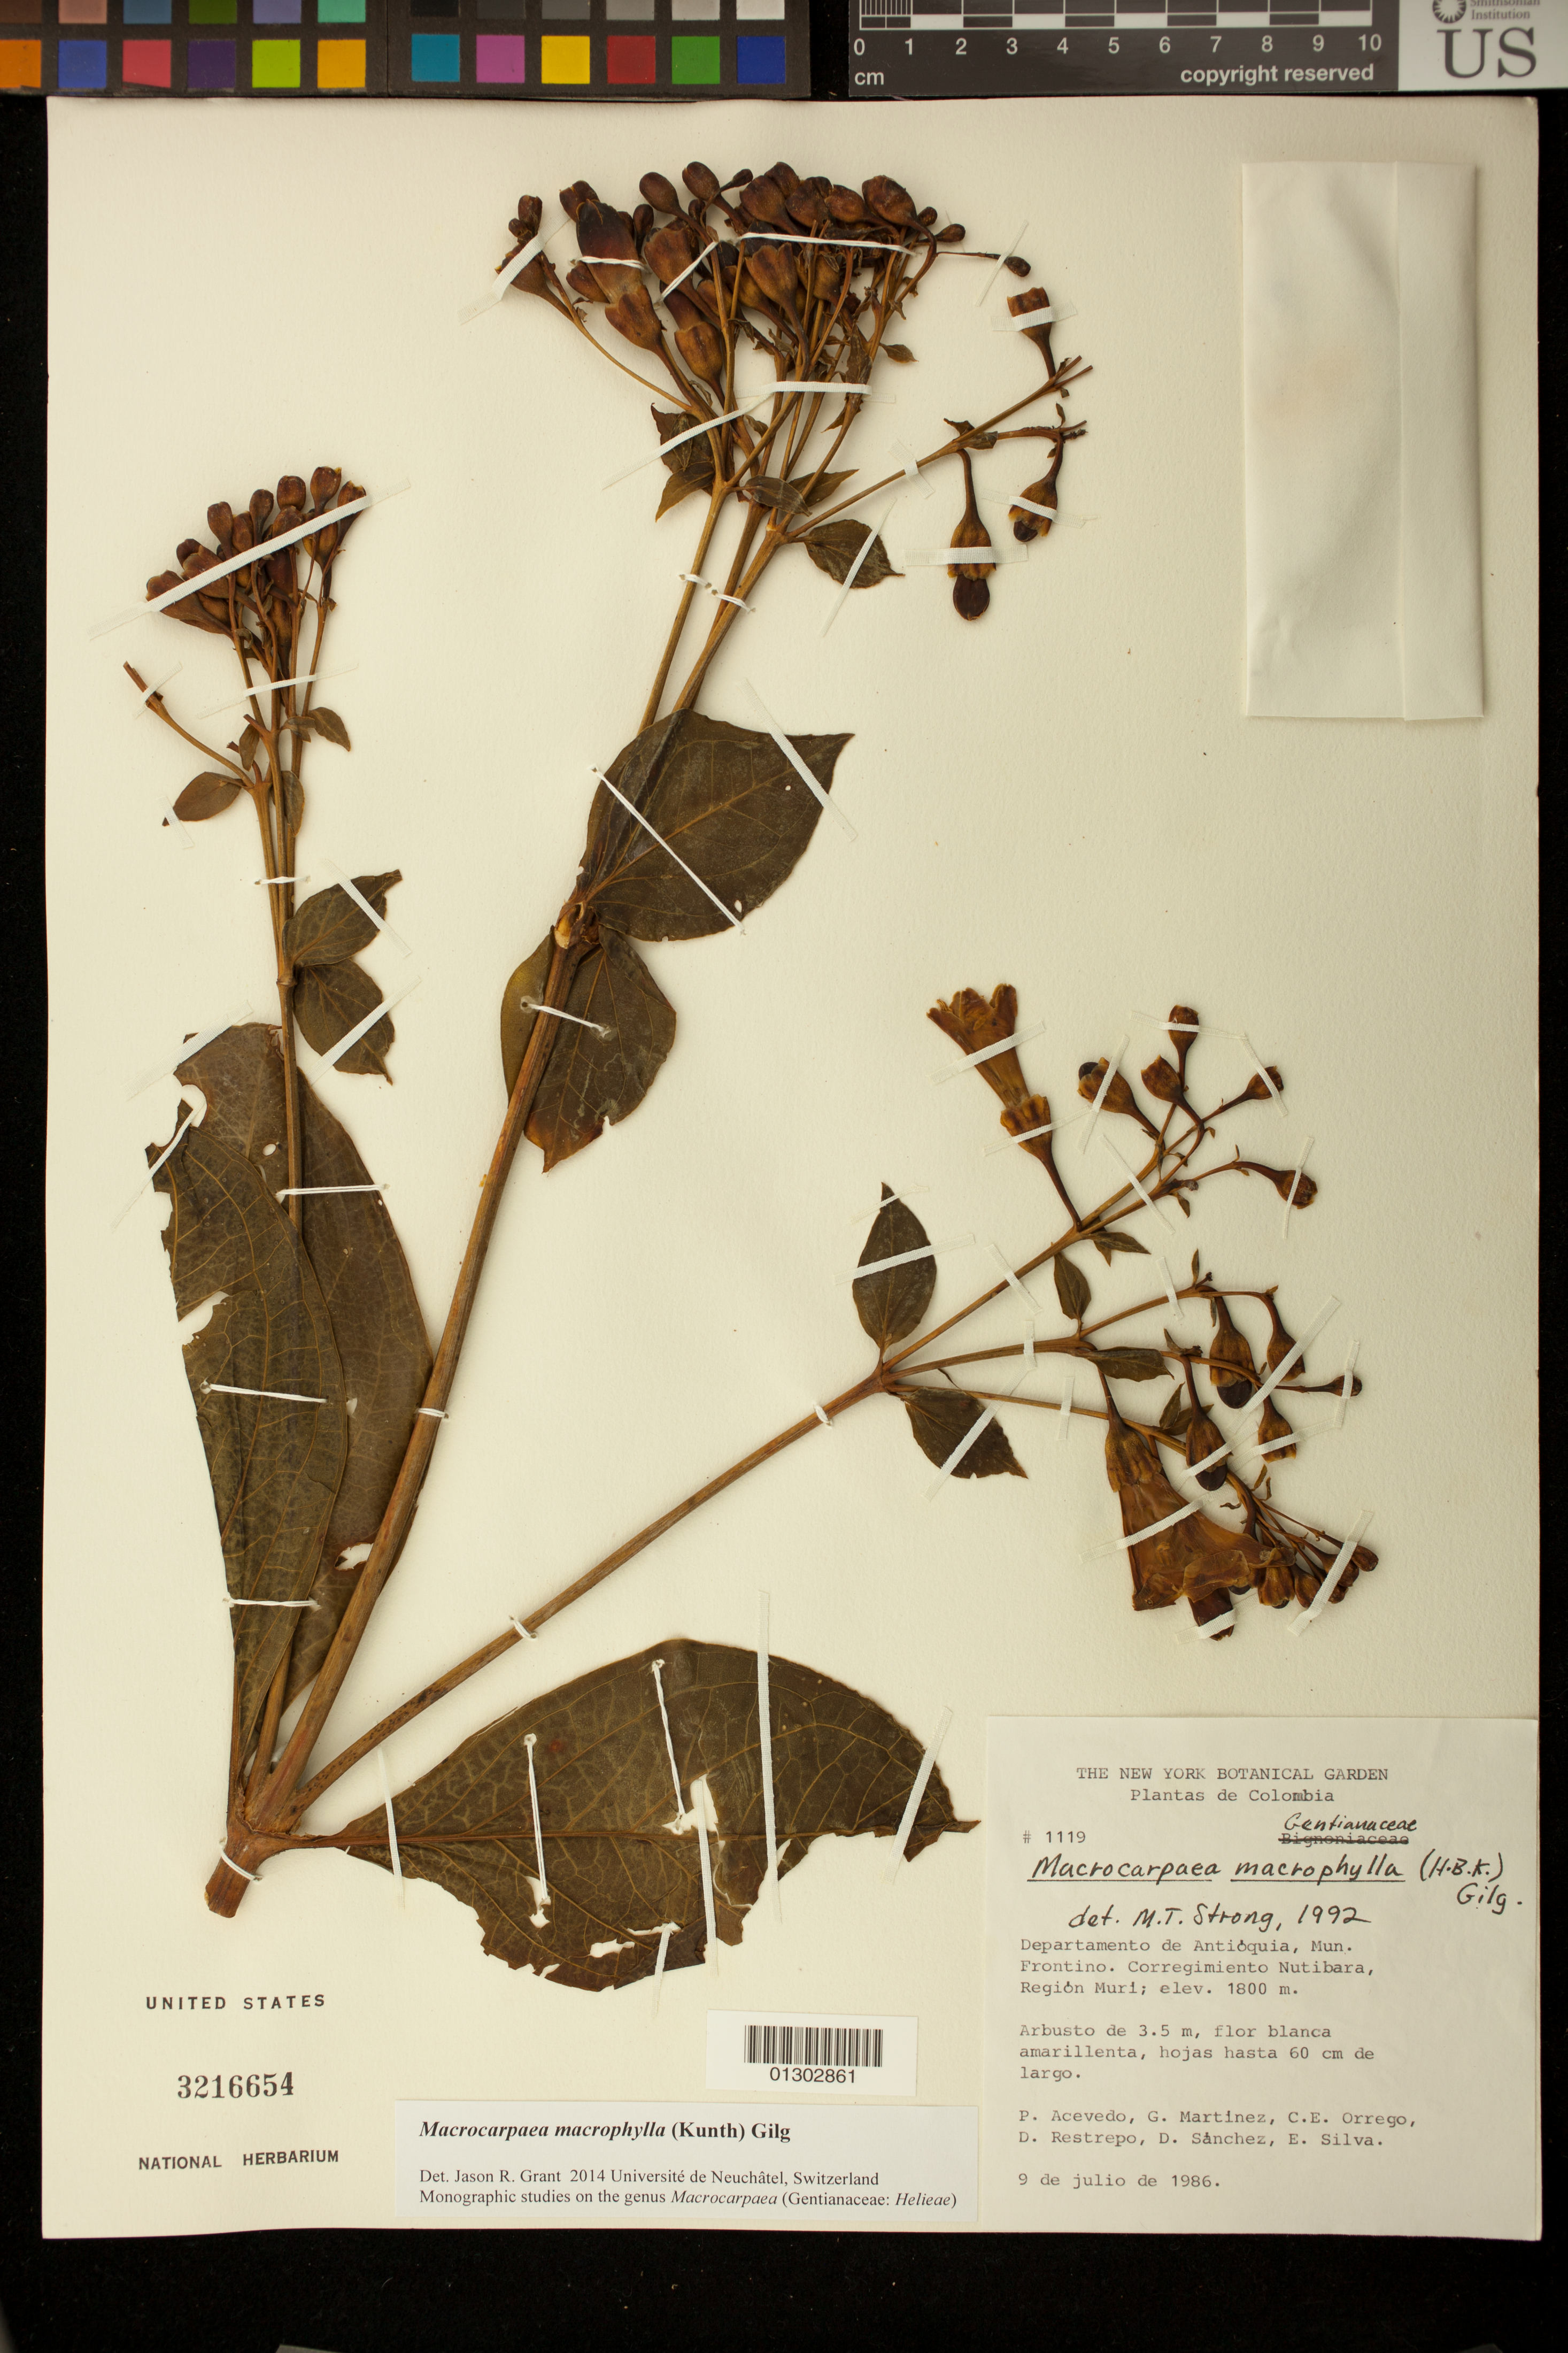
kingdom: Plantae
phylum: Tracheophyta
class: Magnoliopsida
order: Gentianales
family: Gentianaceae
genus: Macrocarpaea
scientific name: Macrocarpaea macrophylla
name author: (Kunth) Gilg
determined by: Grant, J. R., (SWITZERLAND)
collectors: P. Acevedo-Rodr., D. Sanchez, D. Restrepo, G. Martinez, E. Silva & C. Orrego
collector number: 1119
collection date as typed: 09 Jul 1986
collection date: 1986-07-09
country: Colombia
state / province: Antioquia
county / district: Frontino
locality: Depart. Antioquia; Municipio Frontino; corregimiento Nutibara, camino Murri.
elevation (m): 1900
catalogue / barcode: US 3216654